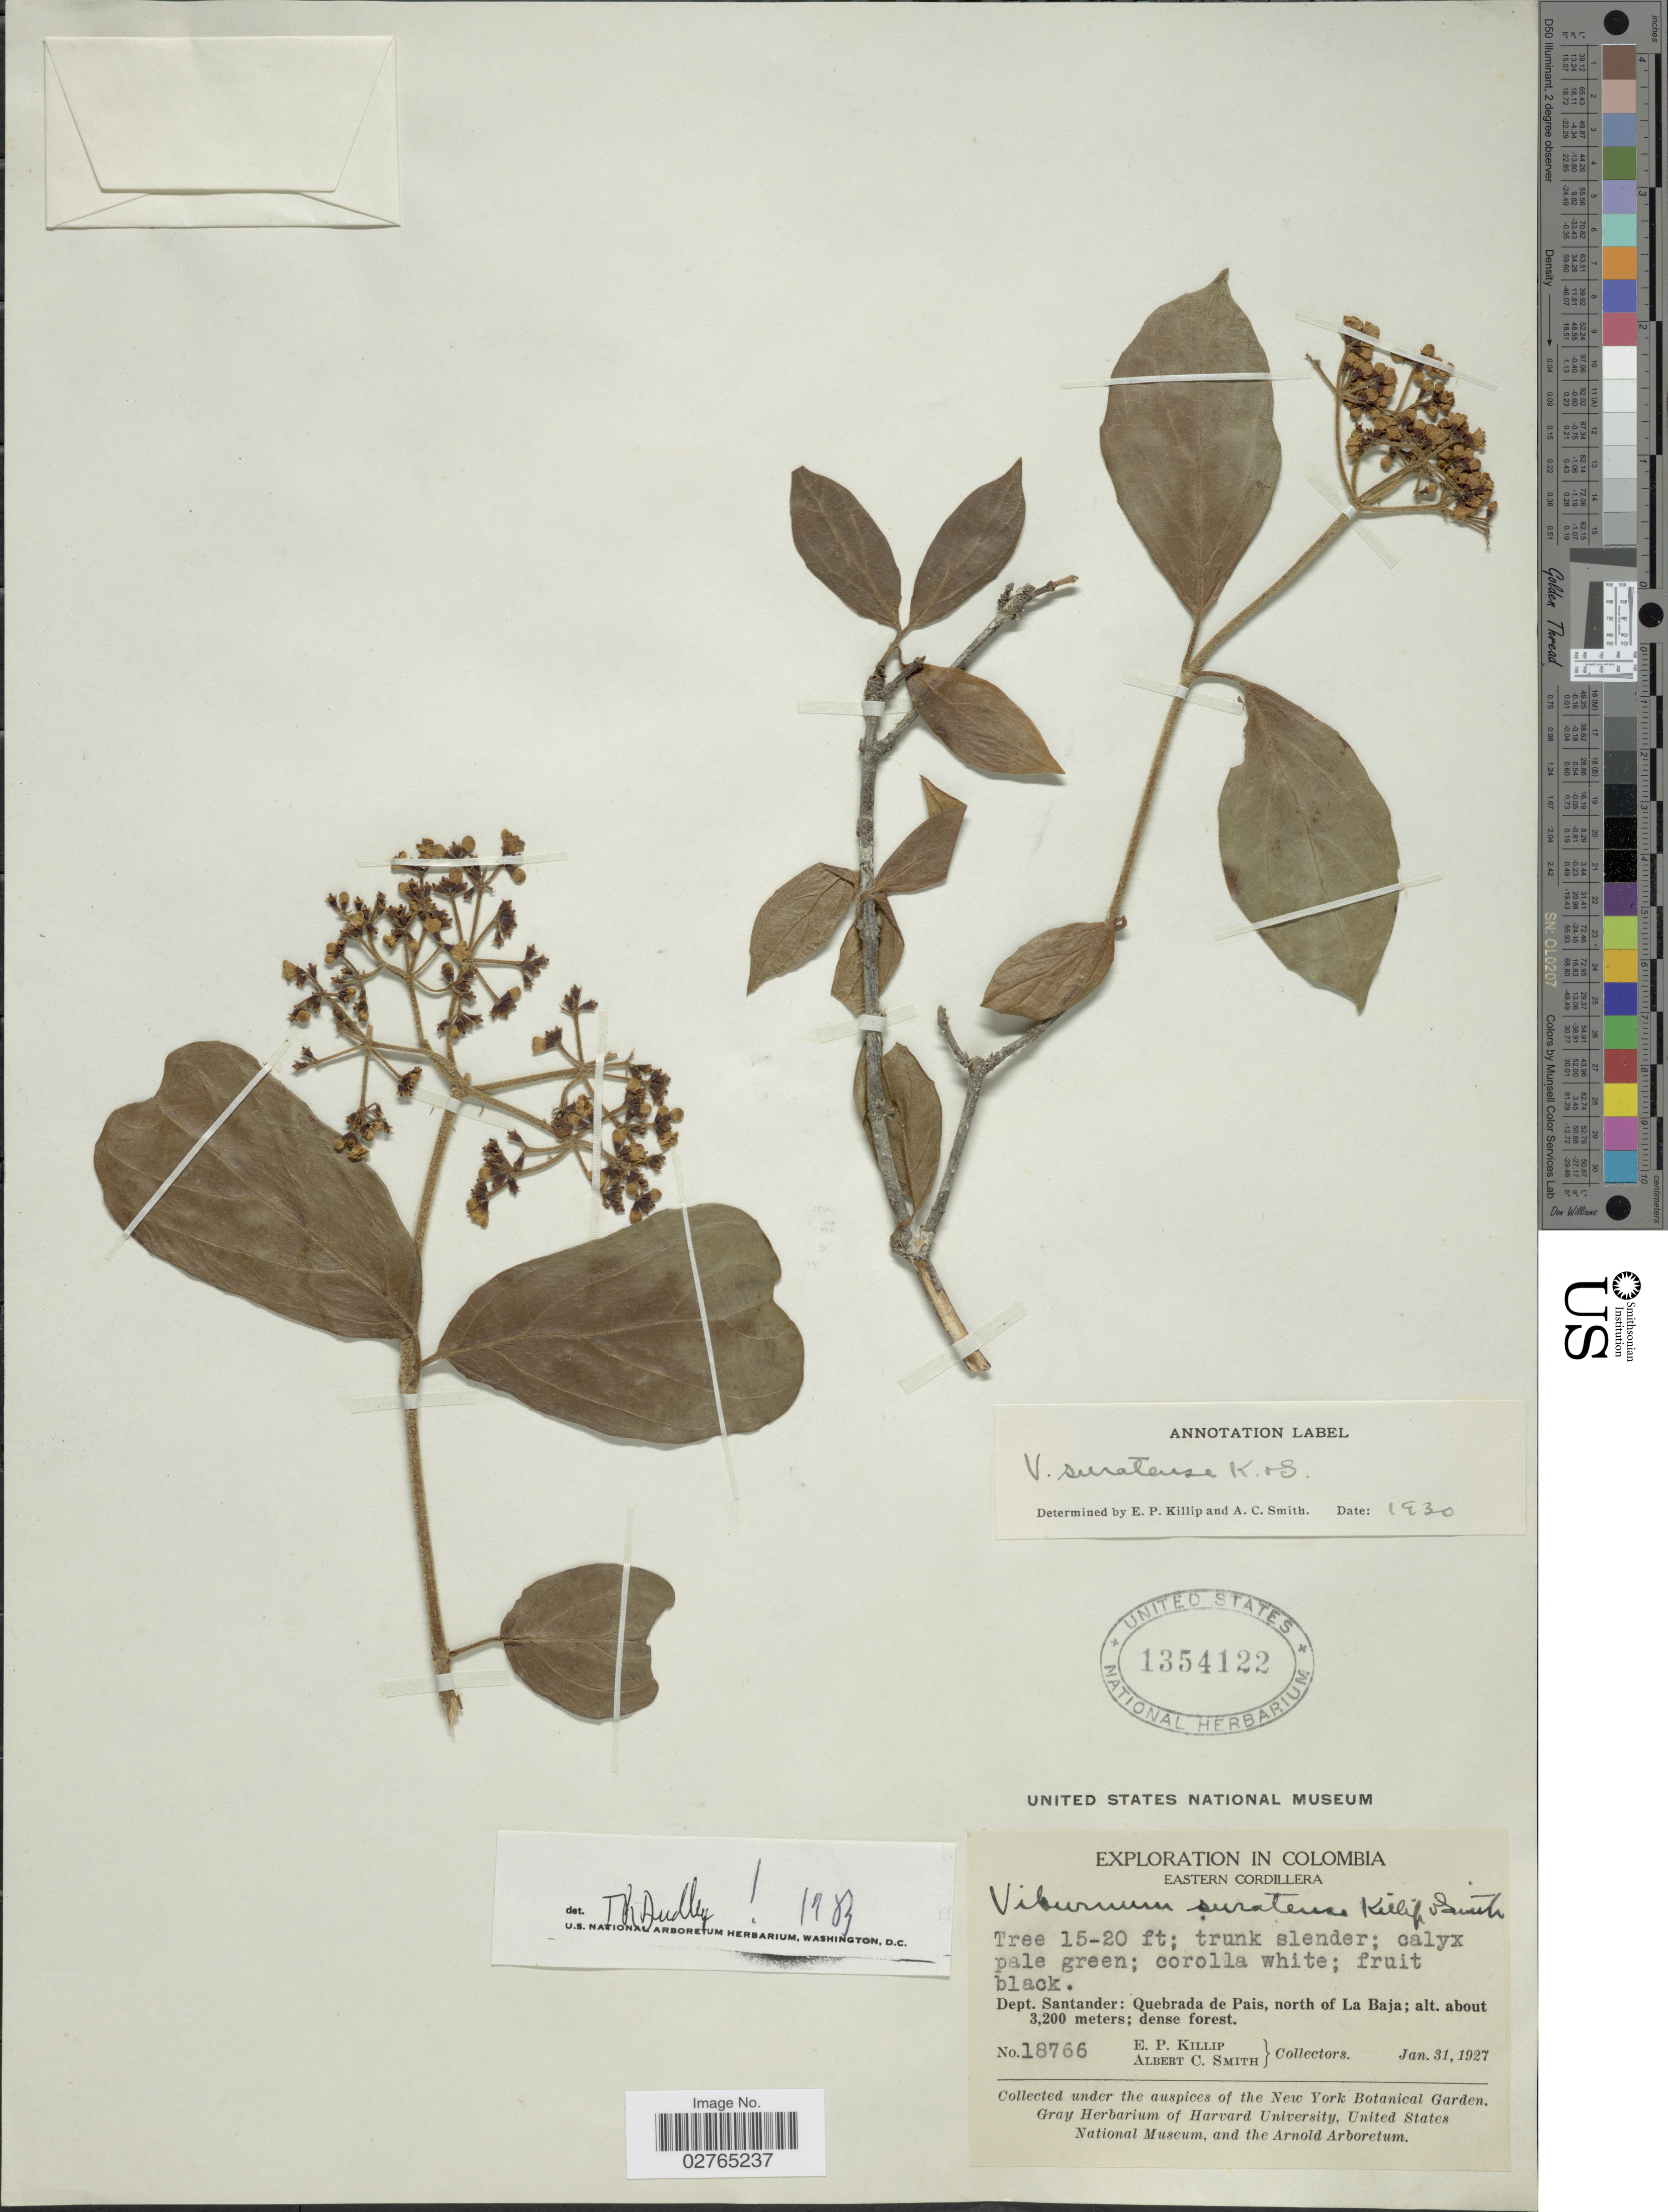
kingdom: Plantae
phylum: Tracheophyta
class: Magnoliopsida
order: Dipsacales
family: Viburnaceae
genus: Viburnum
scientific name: Viburnum suratense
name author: Killip & A.C. Sm.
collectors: E. P. Killip & A. C. Smith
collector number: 18766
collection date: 1927-01-31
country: Colombia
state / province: Santander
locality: Eastern Cordillera. Dept. Santander: Quebrada de Pais, north of La Baja.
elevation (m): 3200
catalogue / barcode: US 1354122